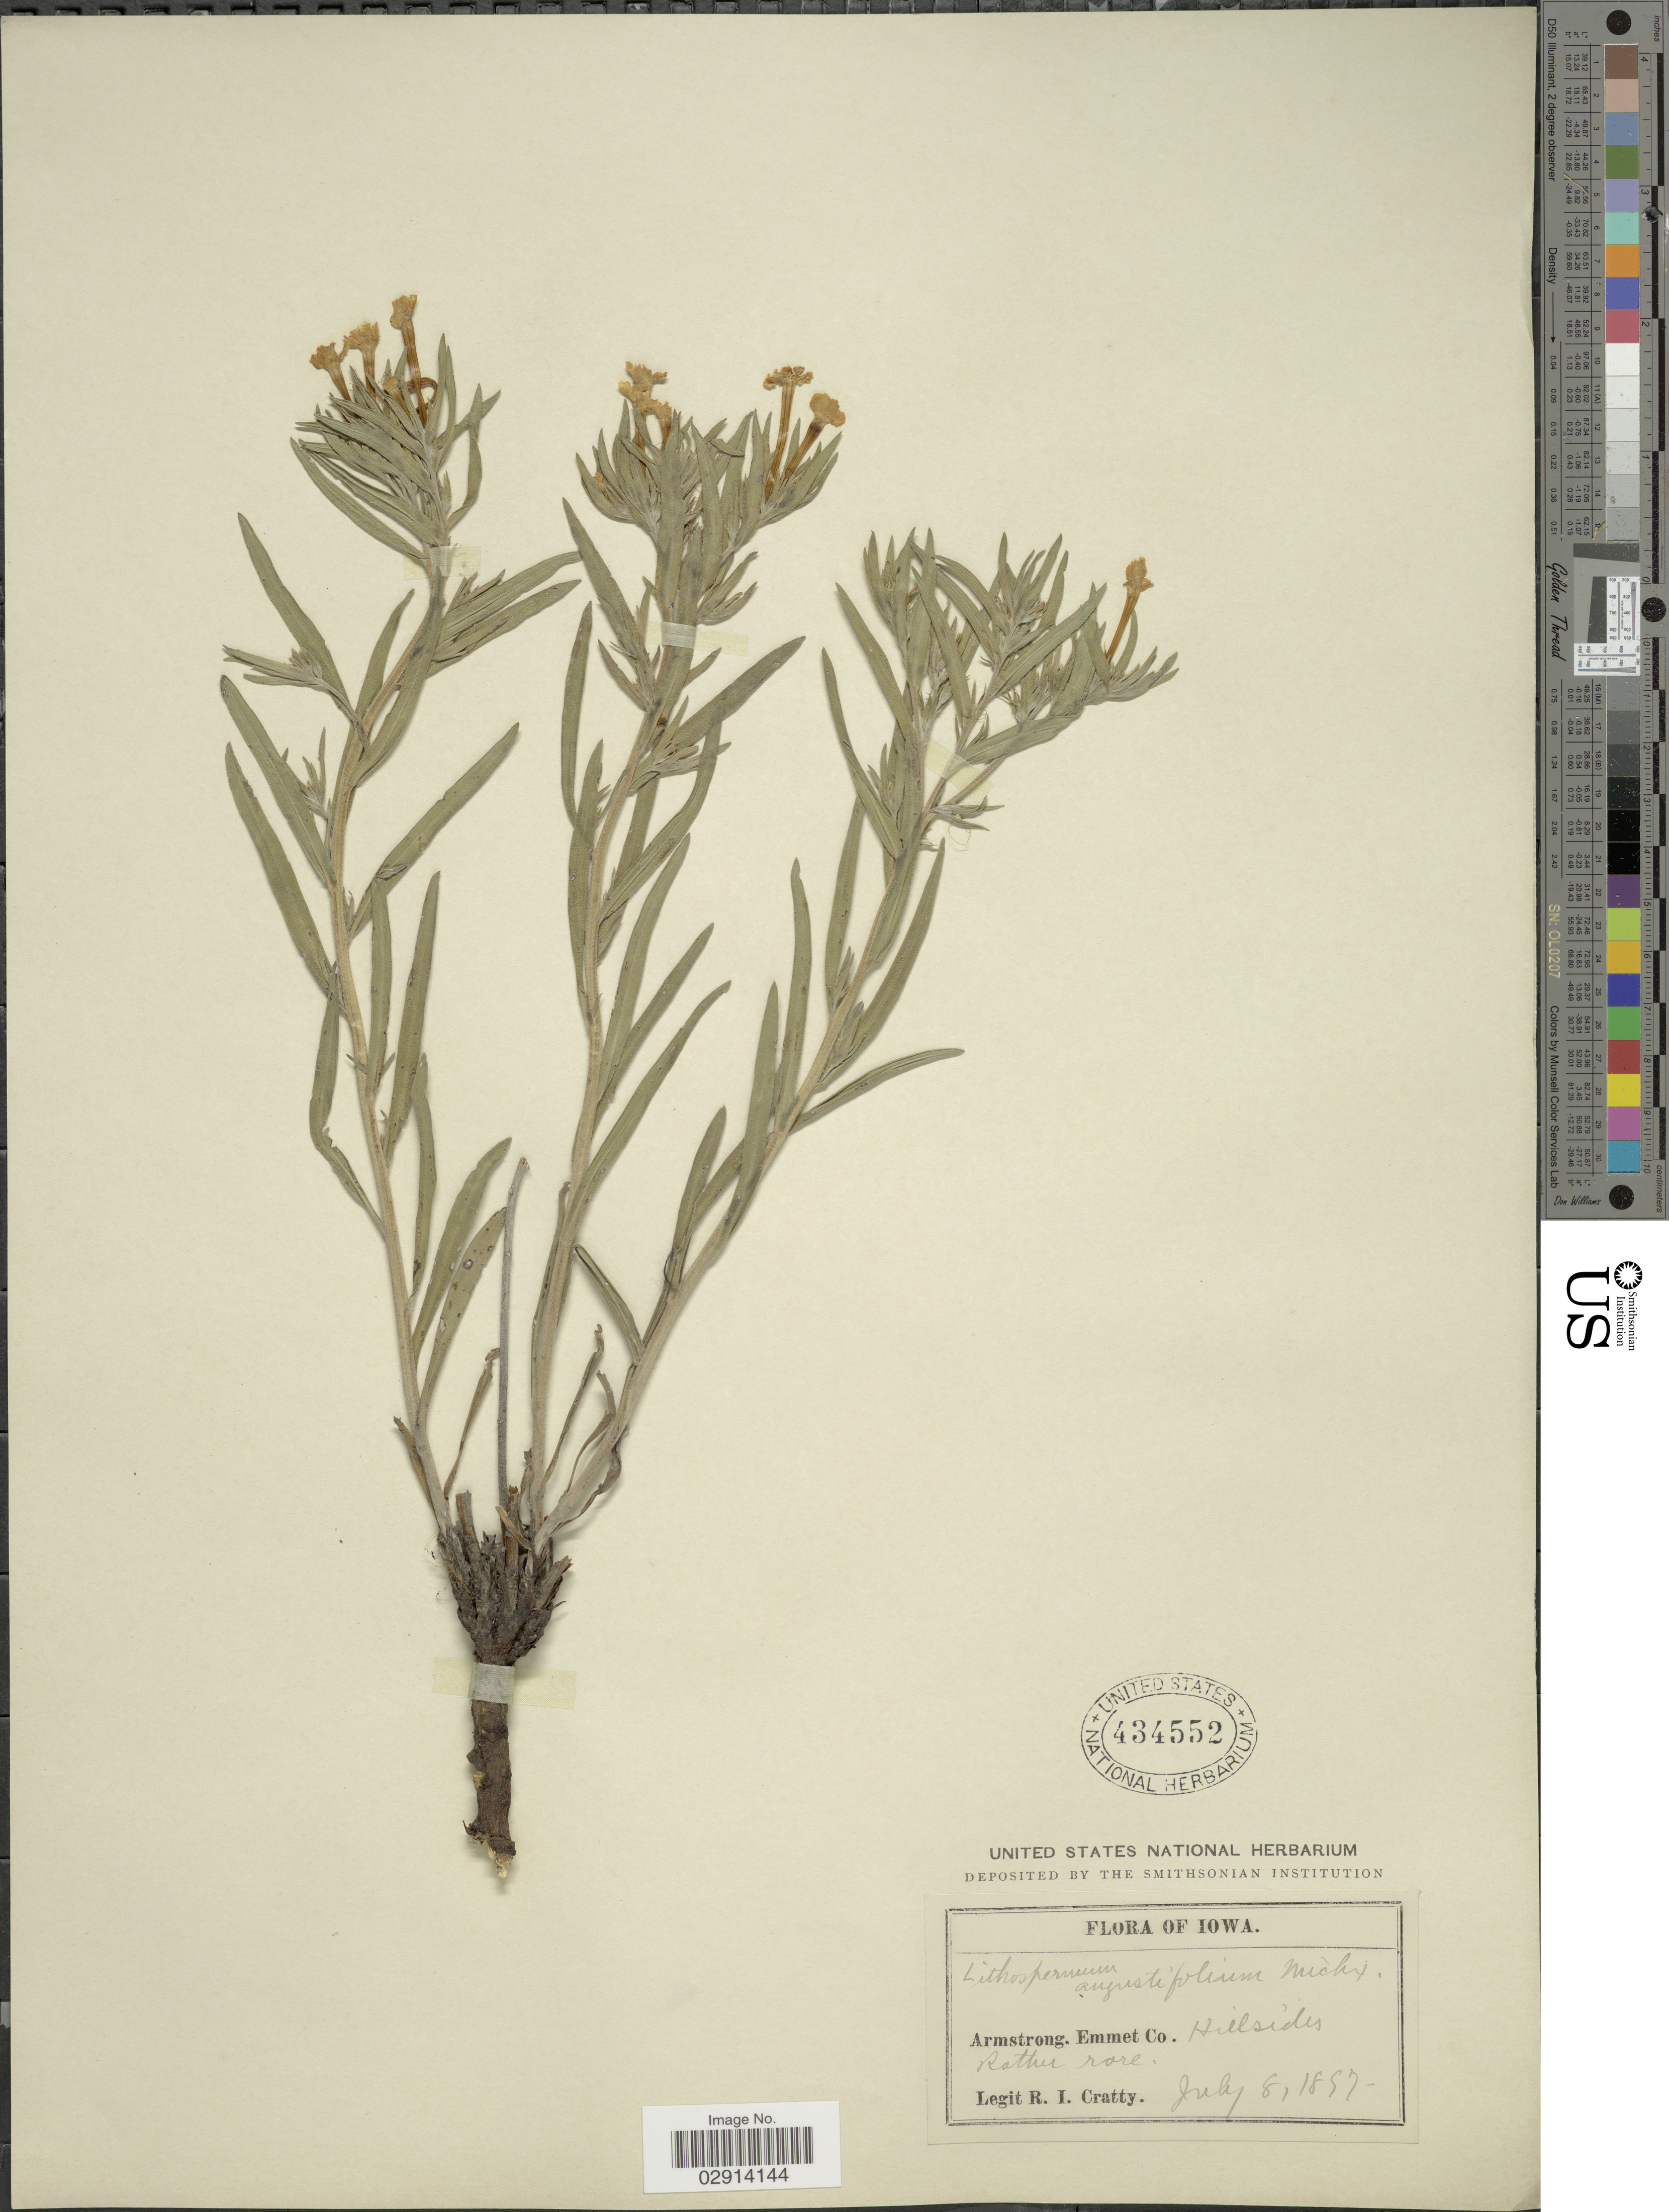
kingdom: Plantae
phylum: Tracheophyta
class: Magnoliopsida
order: Boraginales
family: Boraginaceae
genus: Lithospermum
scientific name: Lithospermum incisum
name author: Lehm.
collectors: R. Cratty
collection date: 1897-07-08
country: United States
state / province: Iowa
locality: Armstrong, Emmet Co. Hillsides.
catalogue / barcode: US 434552